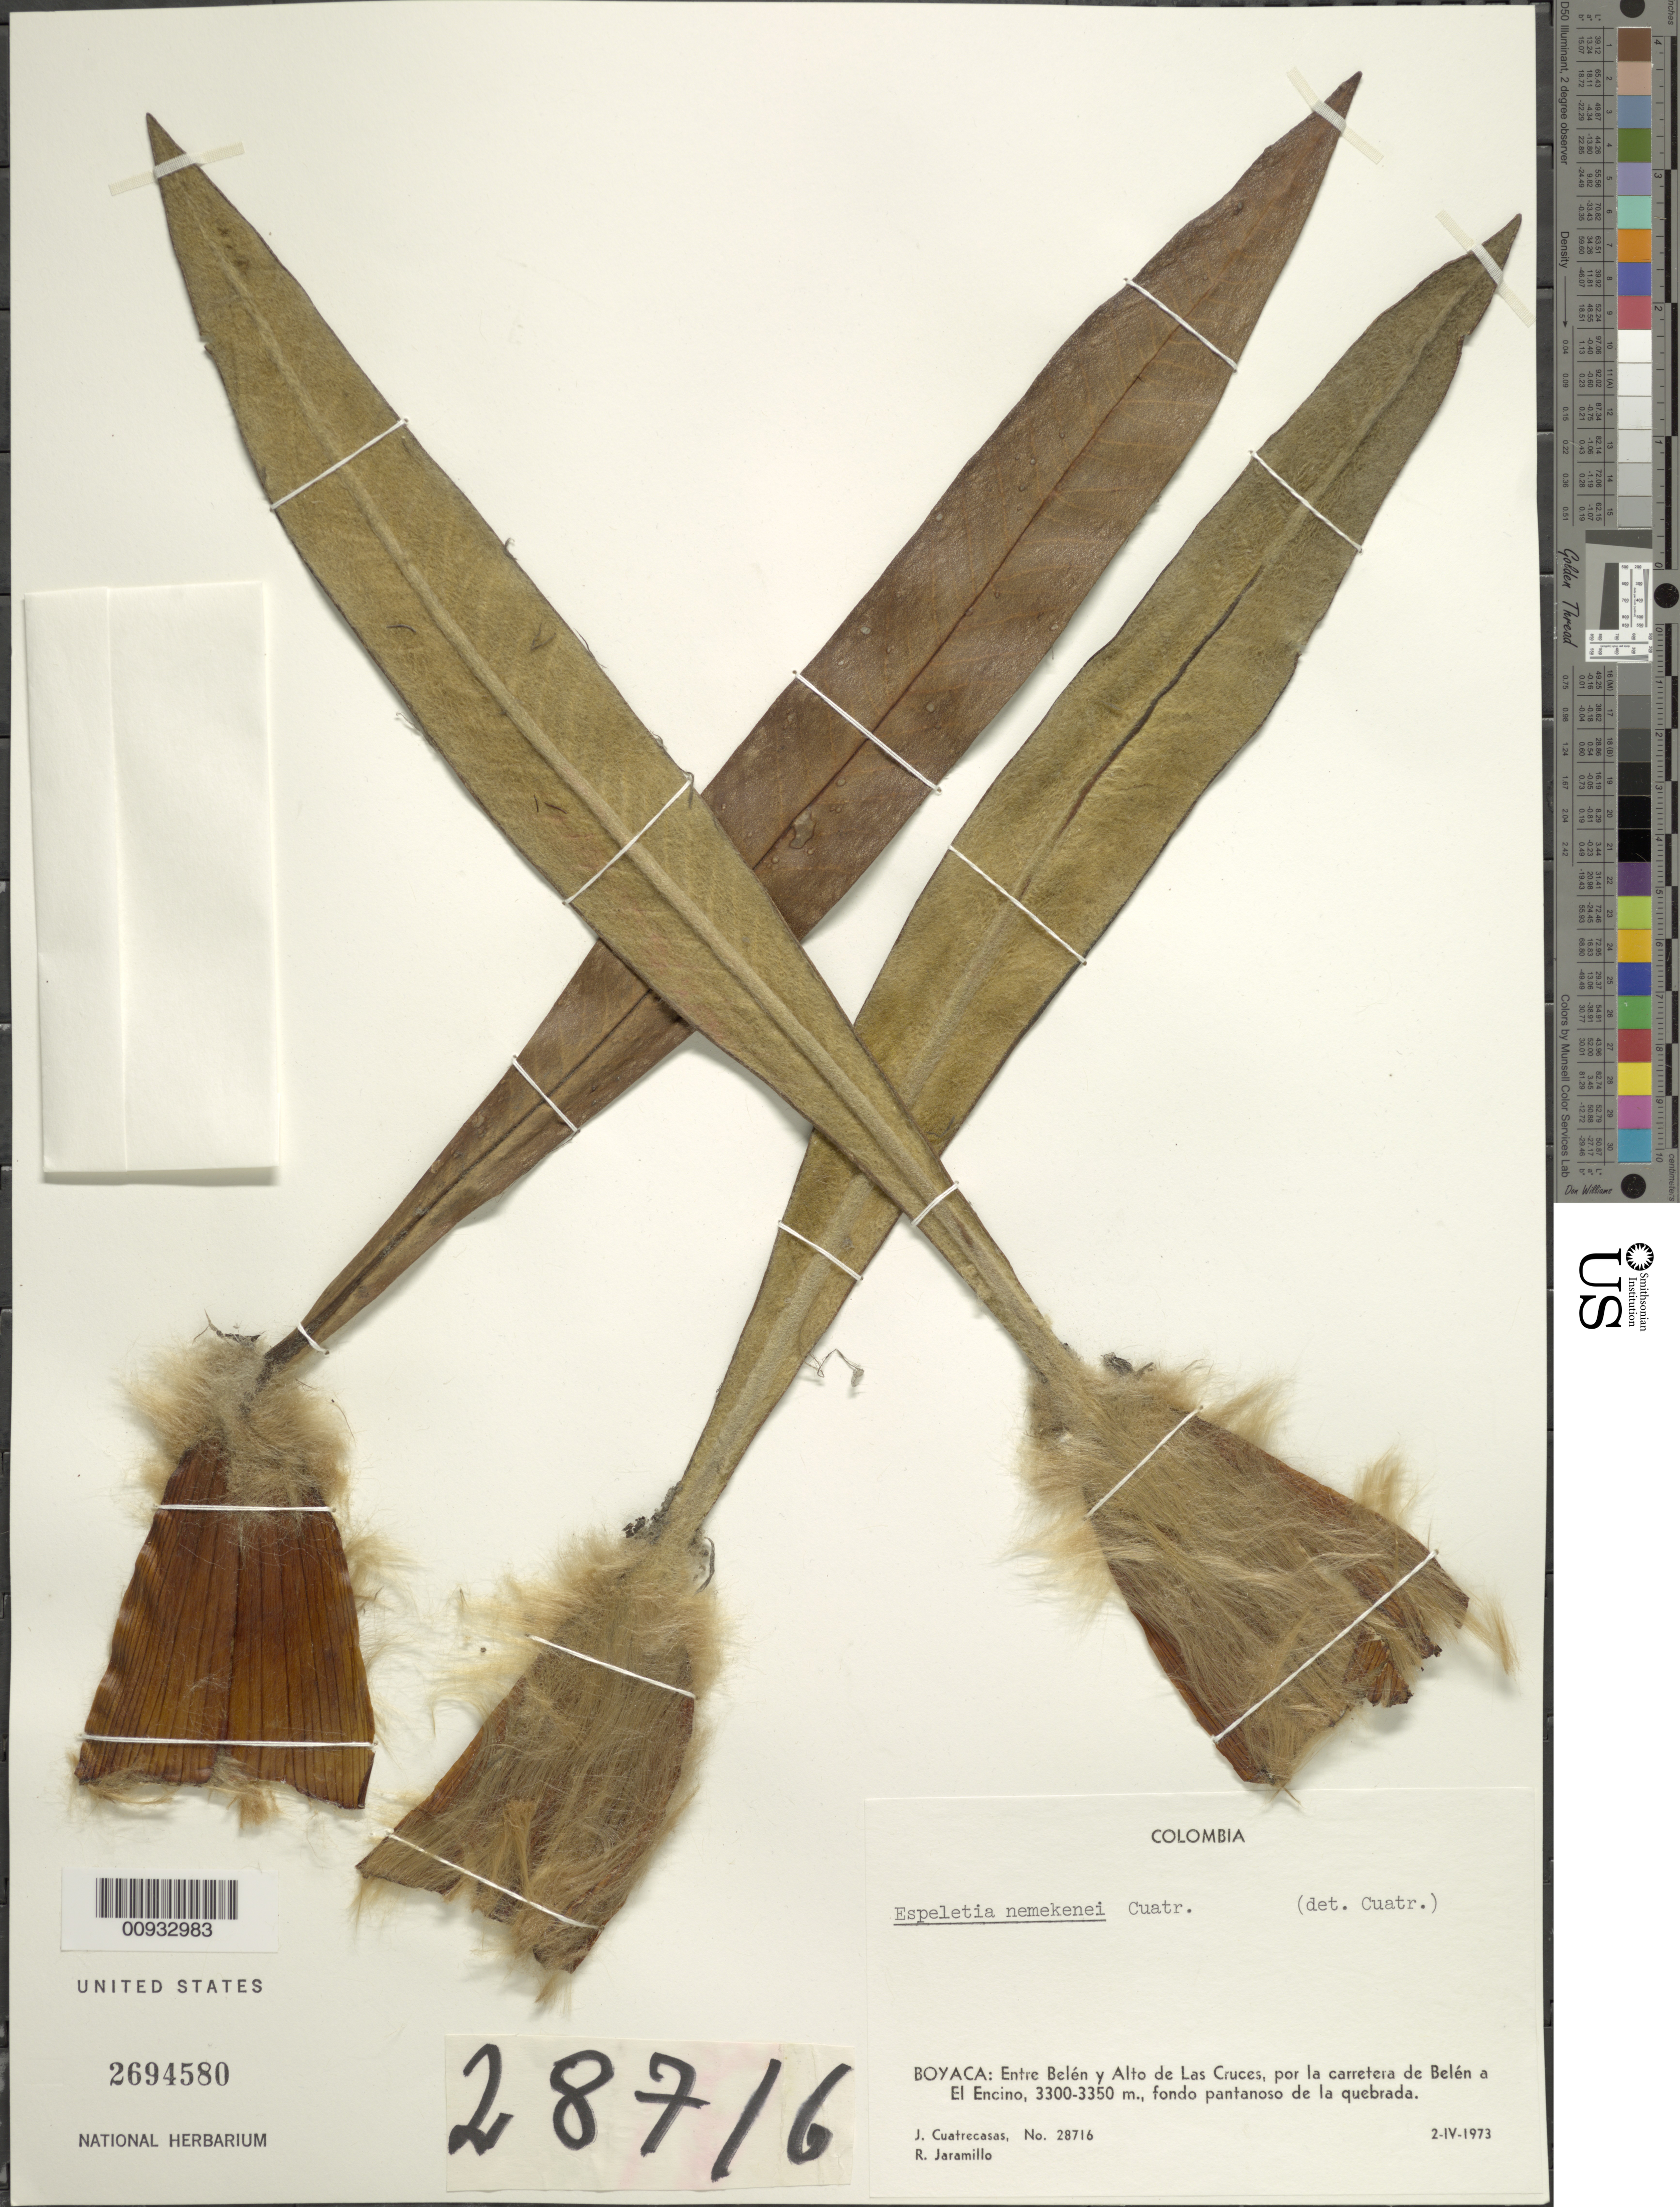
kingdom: Plantae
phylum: Tracheophyta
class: Magnoliopsida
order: Asterales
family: Asteraceae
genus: Espeletia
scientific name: Espeletia nemekenei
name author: Cuatrec.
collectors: J. Cuatrecasas & R. Jaramillo M.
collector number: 28716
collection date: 1973-04-02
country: Colombia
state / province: Boyacá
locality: Entre Belen y Alto de Las Cruces, por la carretera de Belen a El Encino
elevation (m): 3300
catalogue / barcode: US 2694580